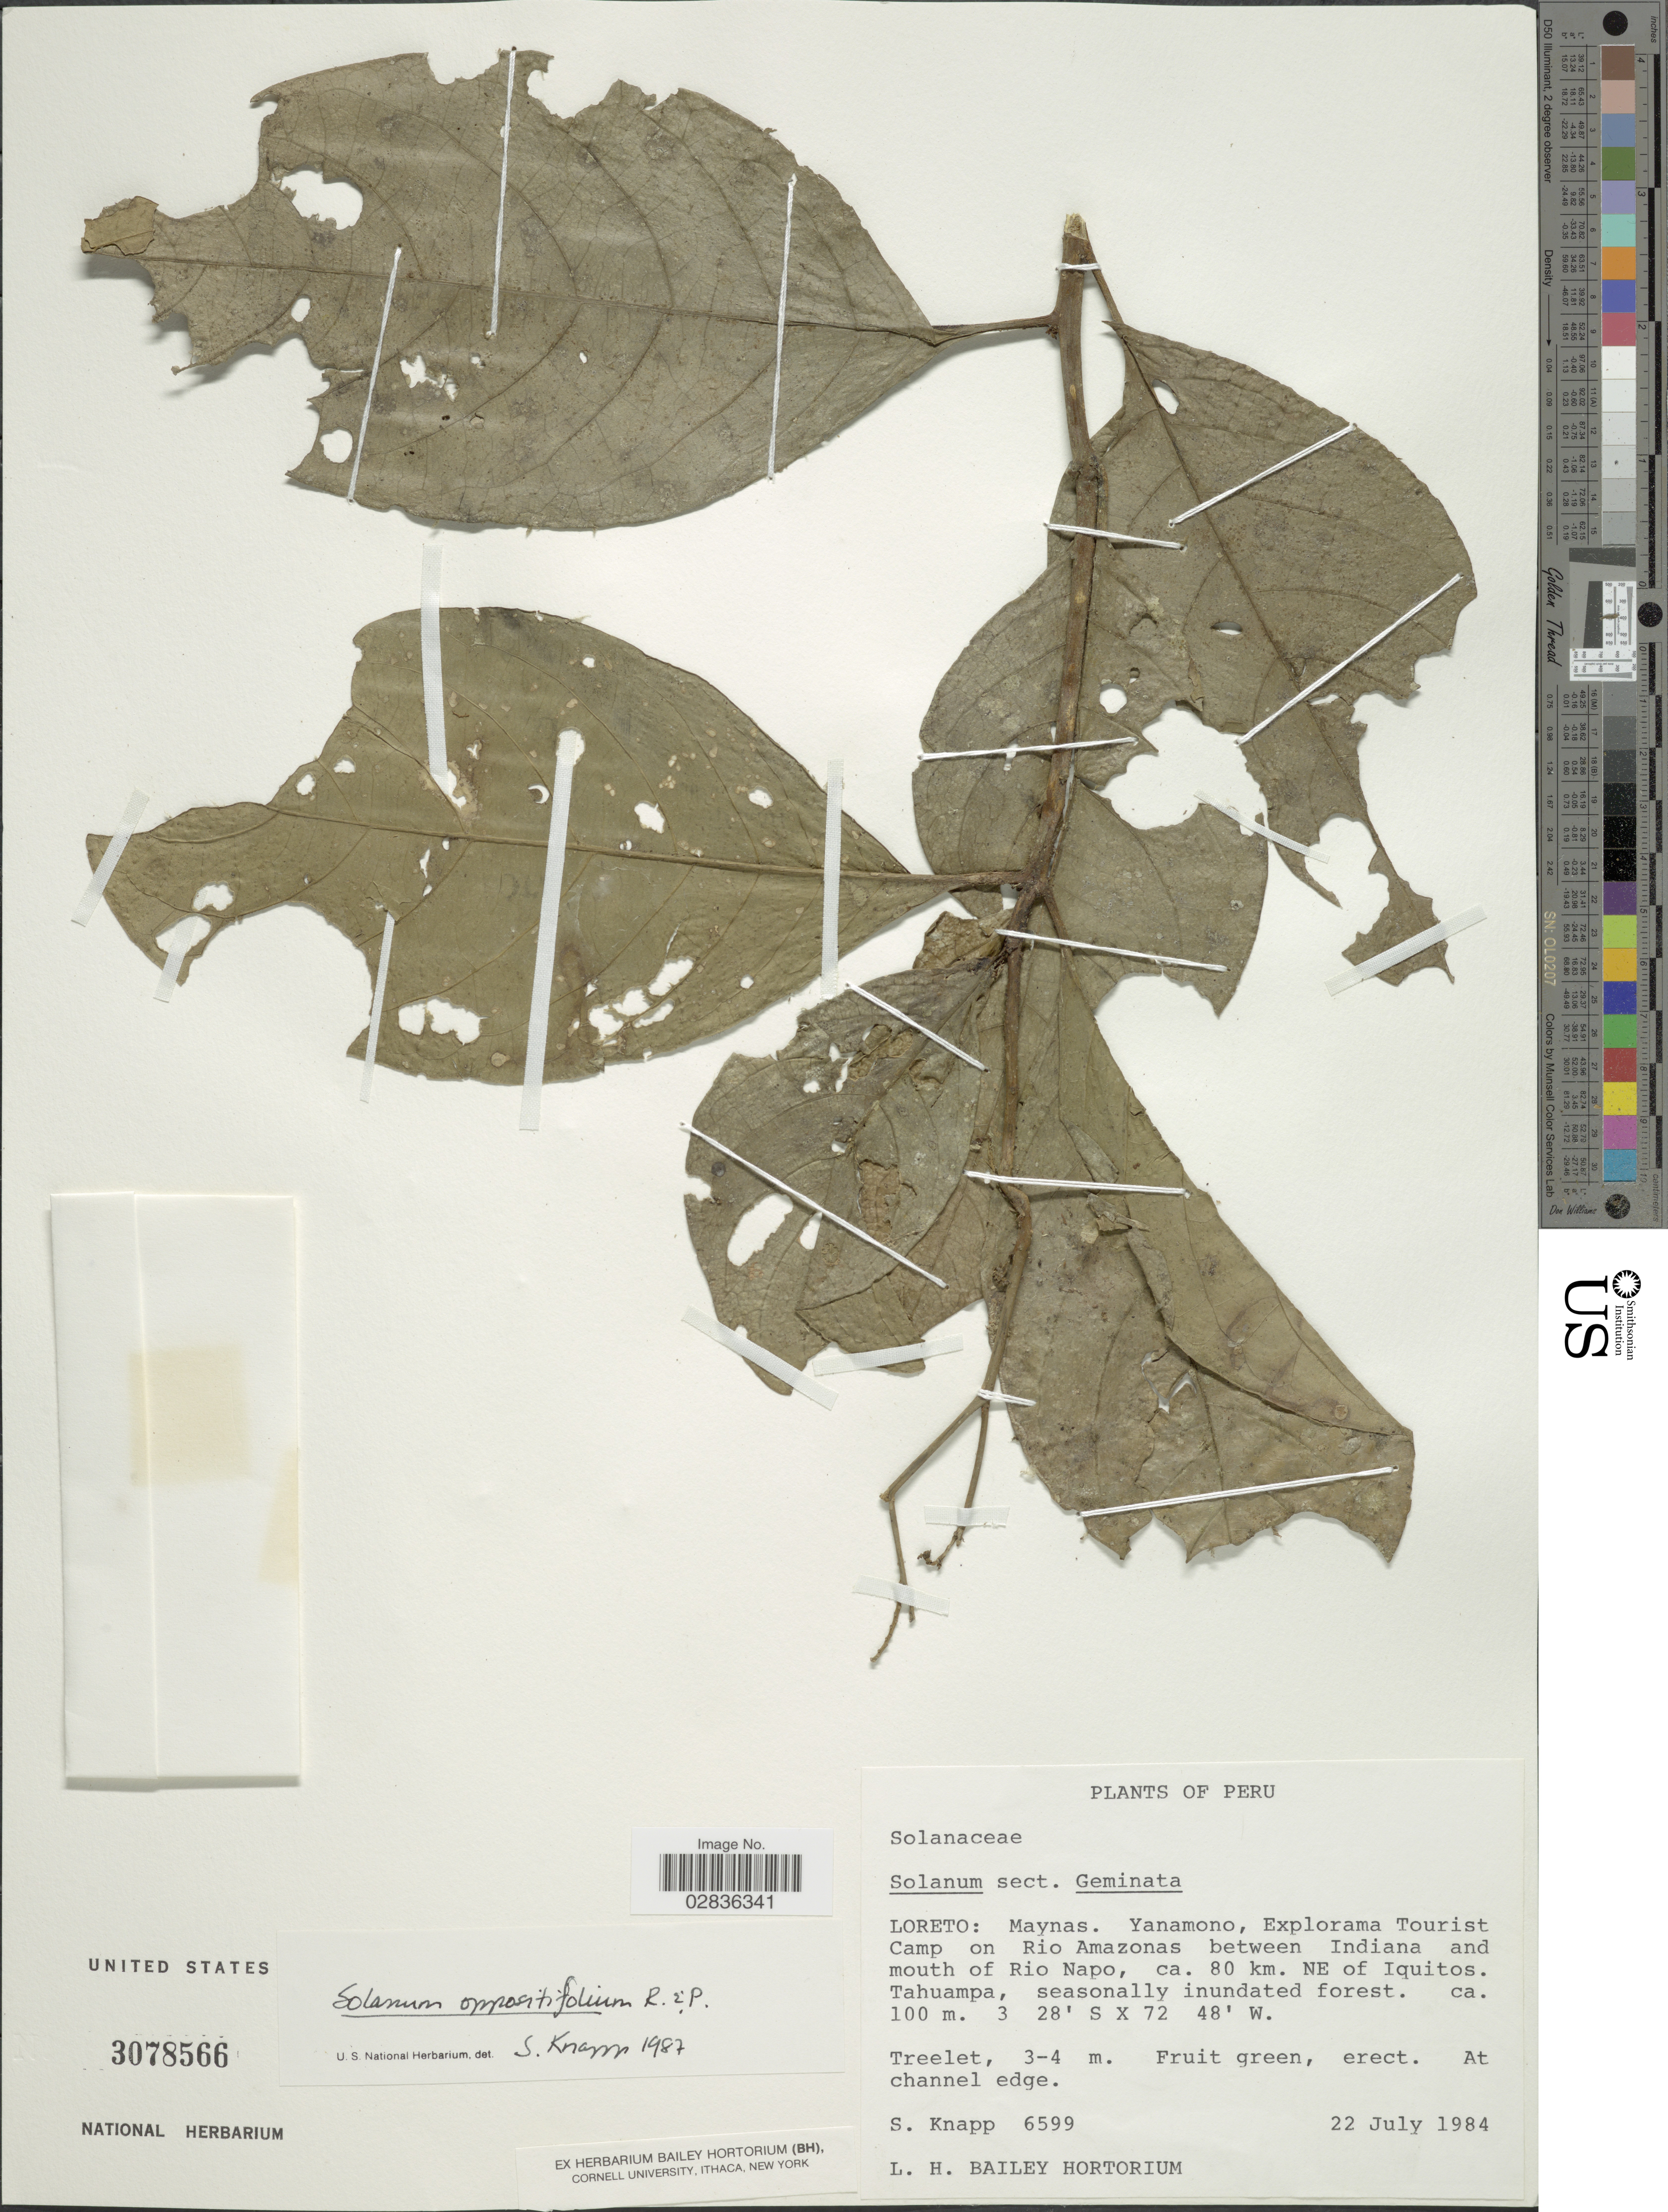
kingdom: Plantae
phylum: Tracheophyta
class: Magnoliopsida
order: Solanales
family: Solanaceae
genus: Solanum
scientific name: Solanum oppositifolium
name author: Ruiz & Pav.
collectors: S. Knapp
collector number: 6599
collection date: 1984-07-22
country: Peru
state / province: Loreto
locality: Loreto: Maynas. Yanamono, Explorama Tourist Camp on Rio Amazonas between Indiana and mouth of Rio Napo, ca. 80 km. NE of Iquitos. Tahuampa.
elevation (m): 100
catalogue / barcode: US 3078566